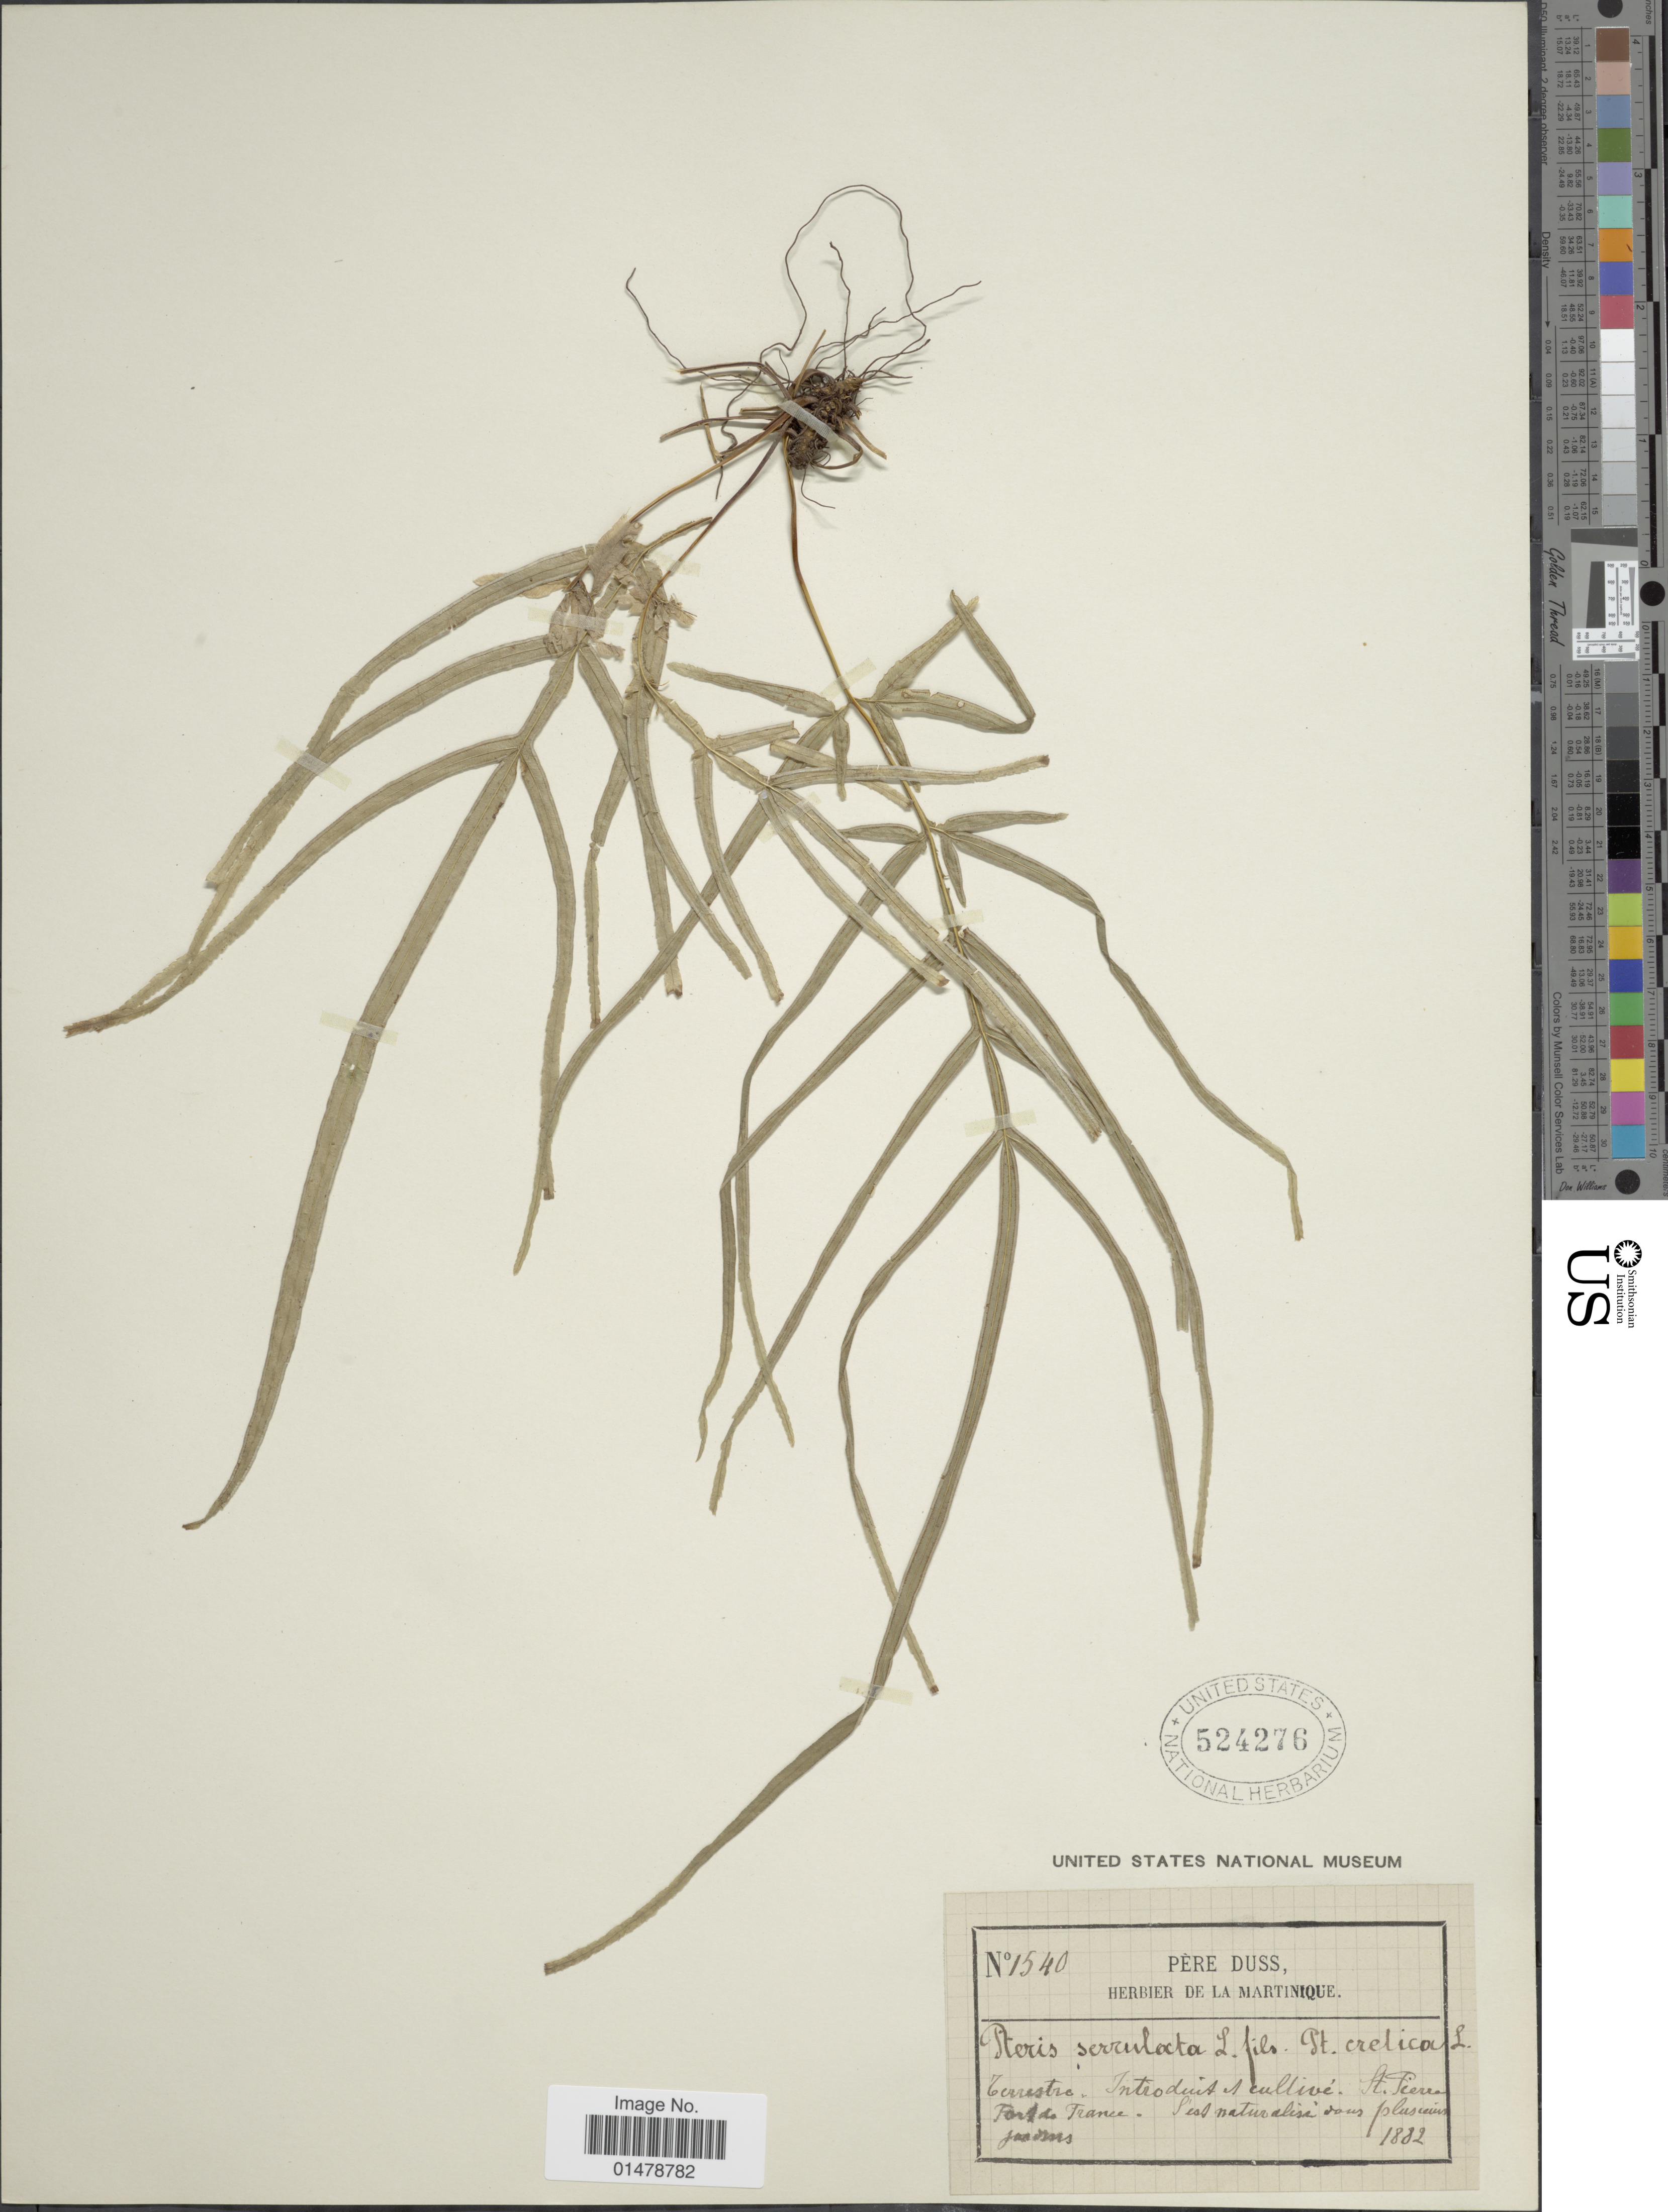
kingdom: Plantae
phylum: Tracheophyta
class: Polypodiopsida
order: Polypodiales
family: Pteridaceae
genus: Pteris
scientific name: Pteris multifida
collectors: Père Duss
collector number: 1540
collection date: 1882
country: Martinique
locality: Fort do France.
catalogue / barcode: US 524276